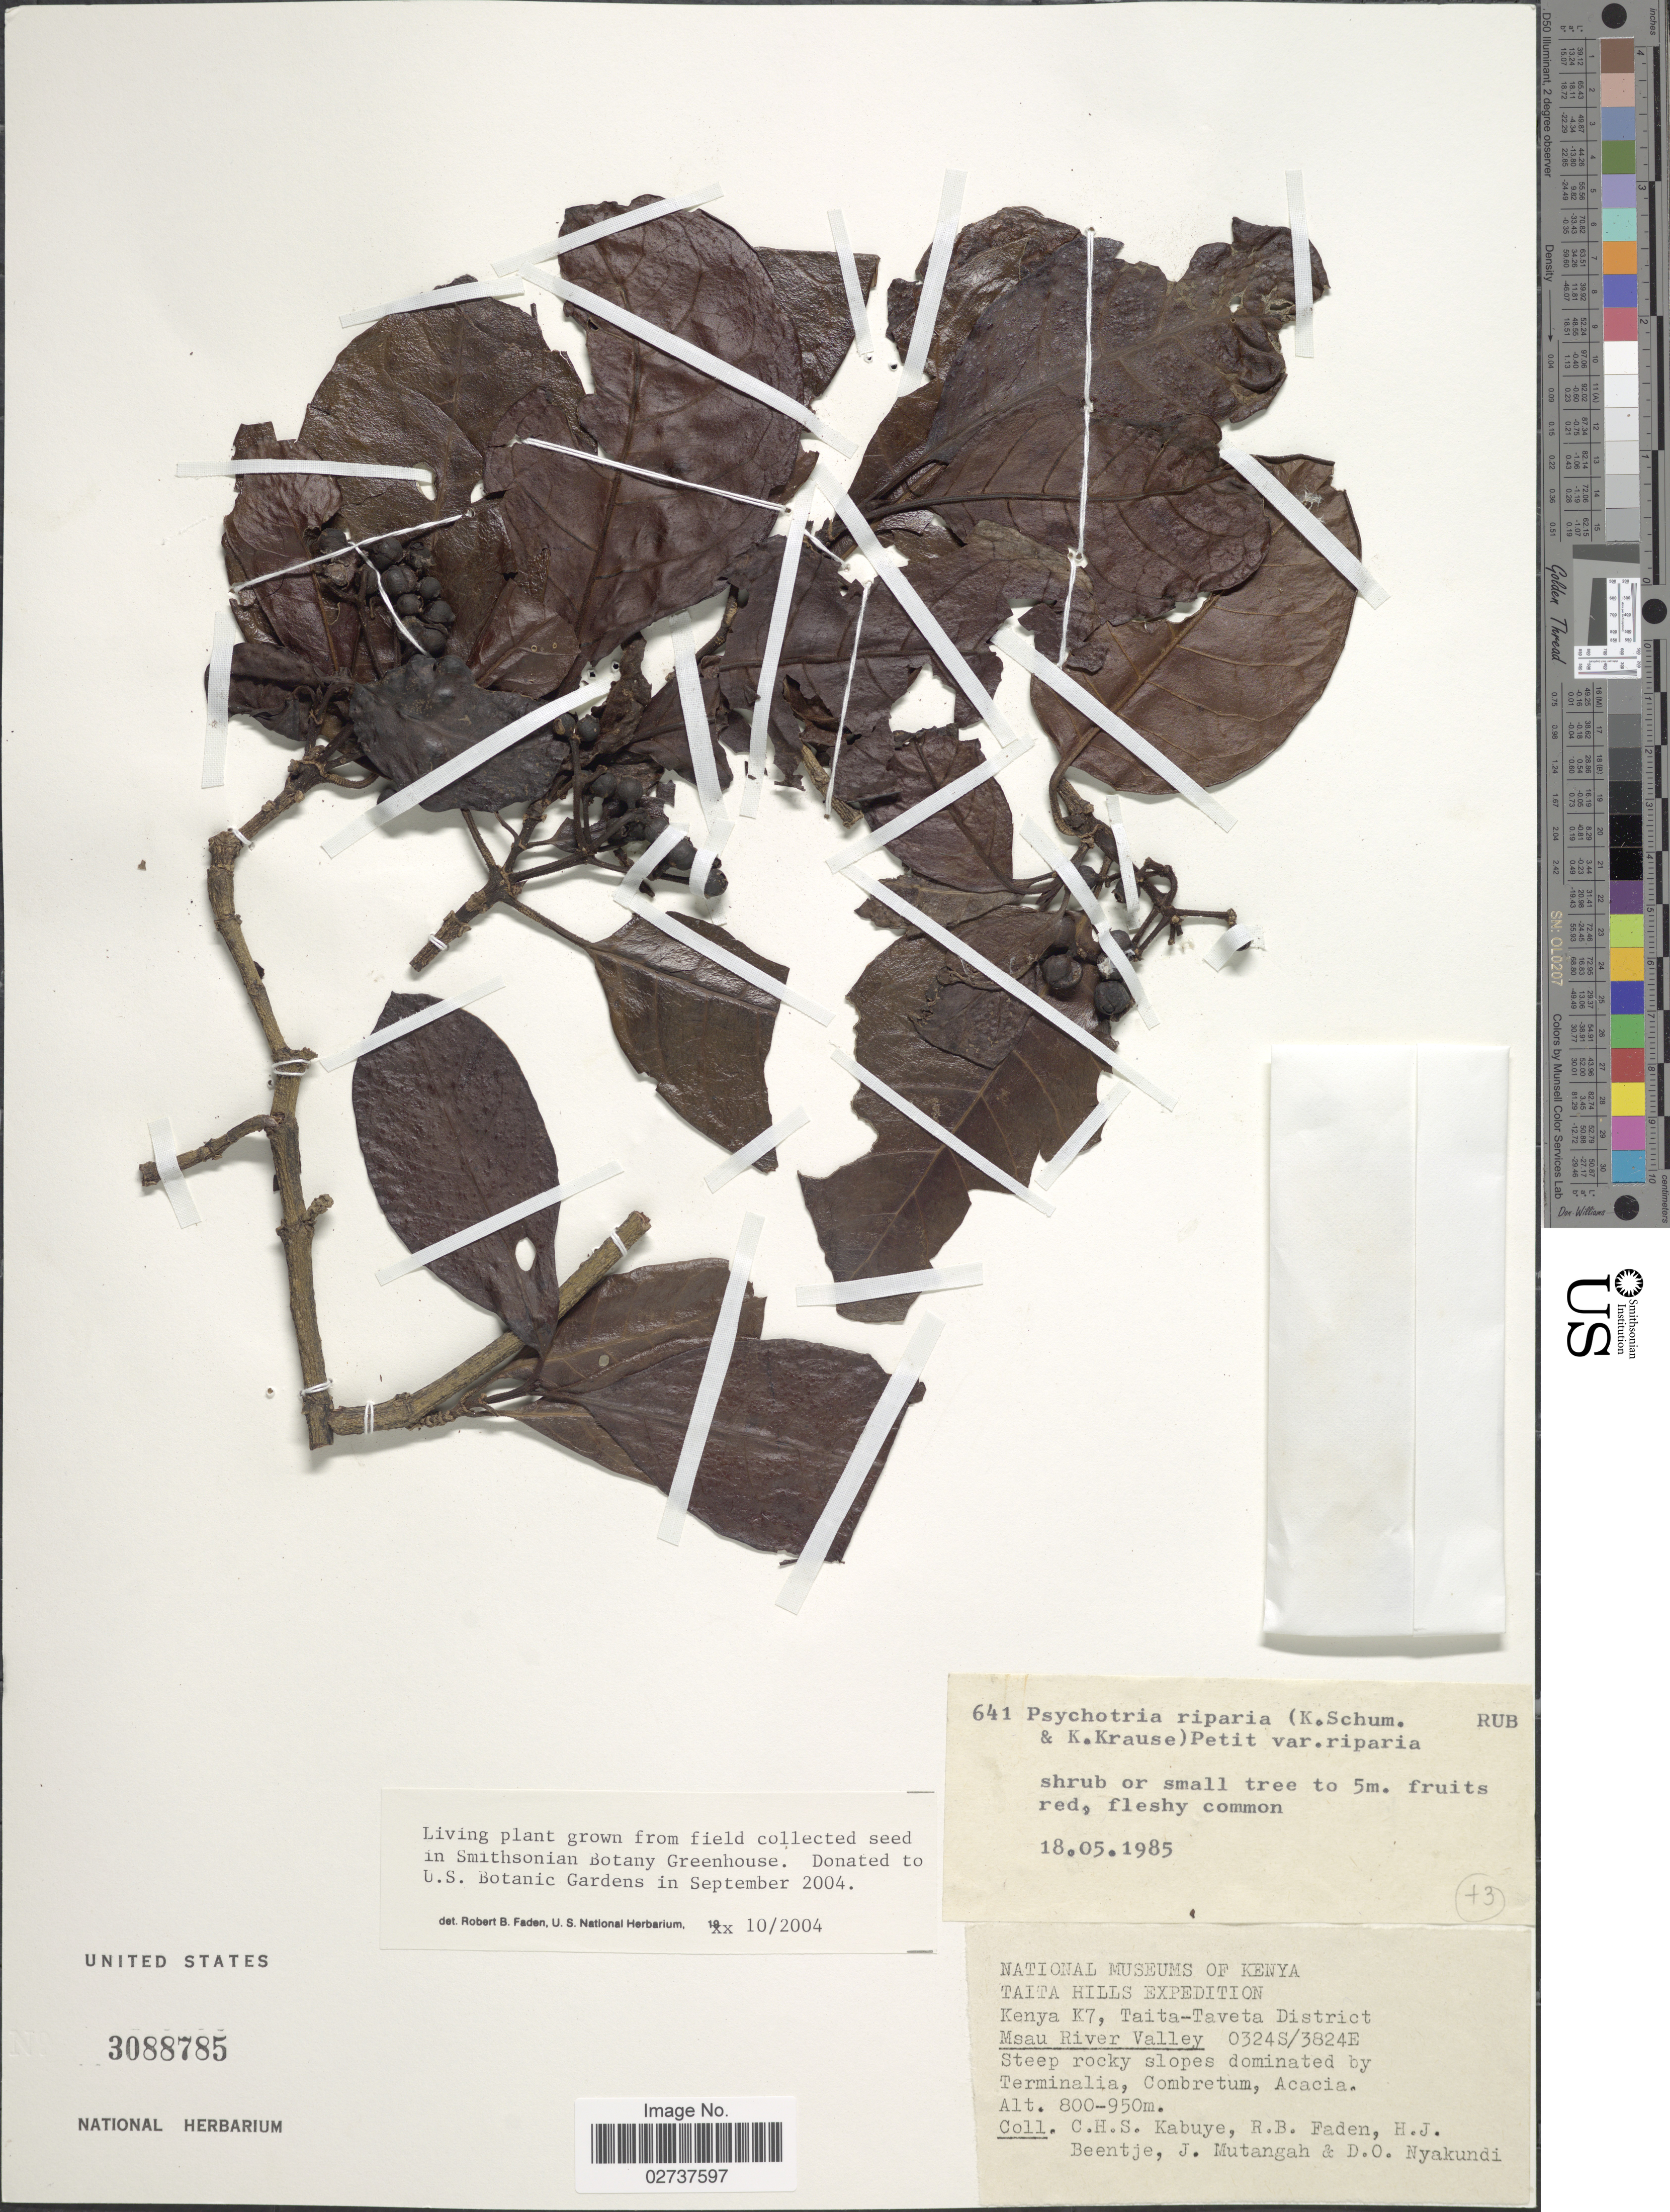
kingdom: Plantae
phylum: Tracheophyta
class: Magnoliopsida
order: Gentianales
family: Rubiaceae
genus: Psychotria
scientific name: Psychotria riparia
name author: (K. Schum. & K. Krause) E.M.A. Petit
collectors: C. Kabuye, R. B. Faden, H. J. Beentje, J. Mutangah & D. Nyakundi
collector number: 641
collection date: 1985-05-18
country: Kenya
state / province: Taita Taveta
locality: Taita Hills, K7, Msau River Valley, steep rocky slopes.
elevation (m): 800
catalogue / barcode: US 3088785